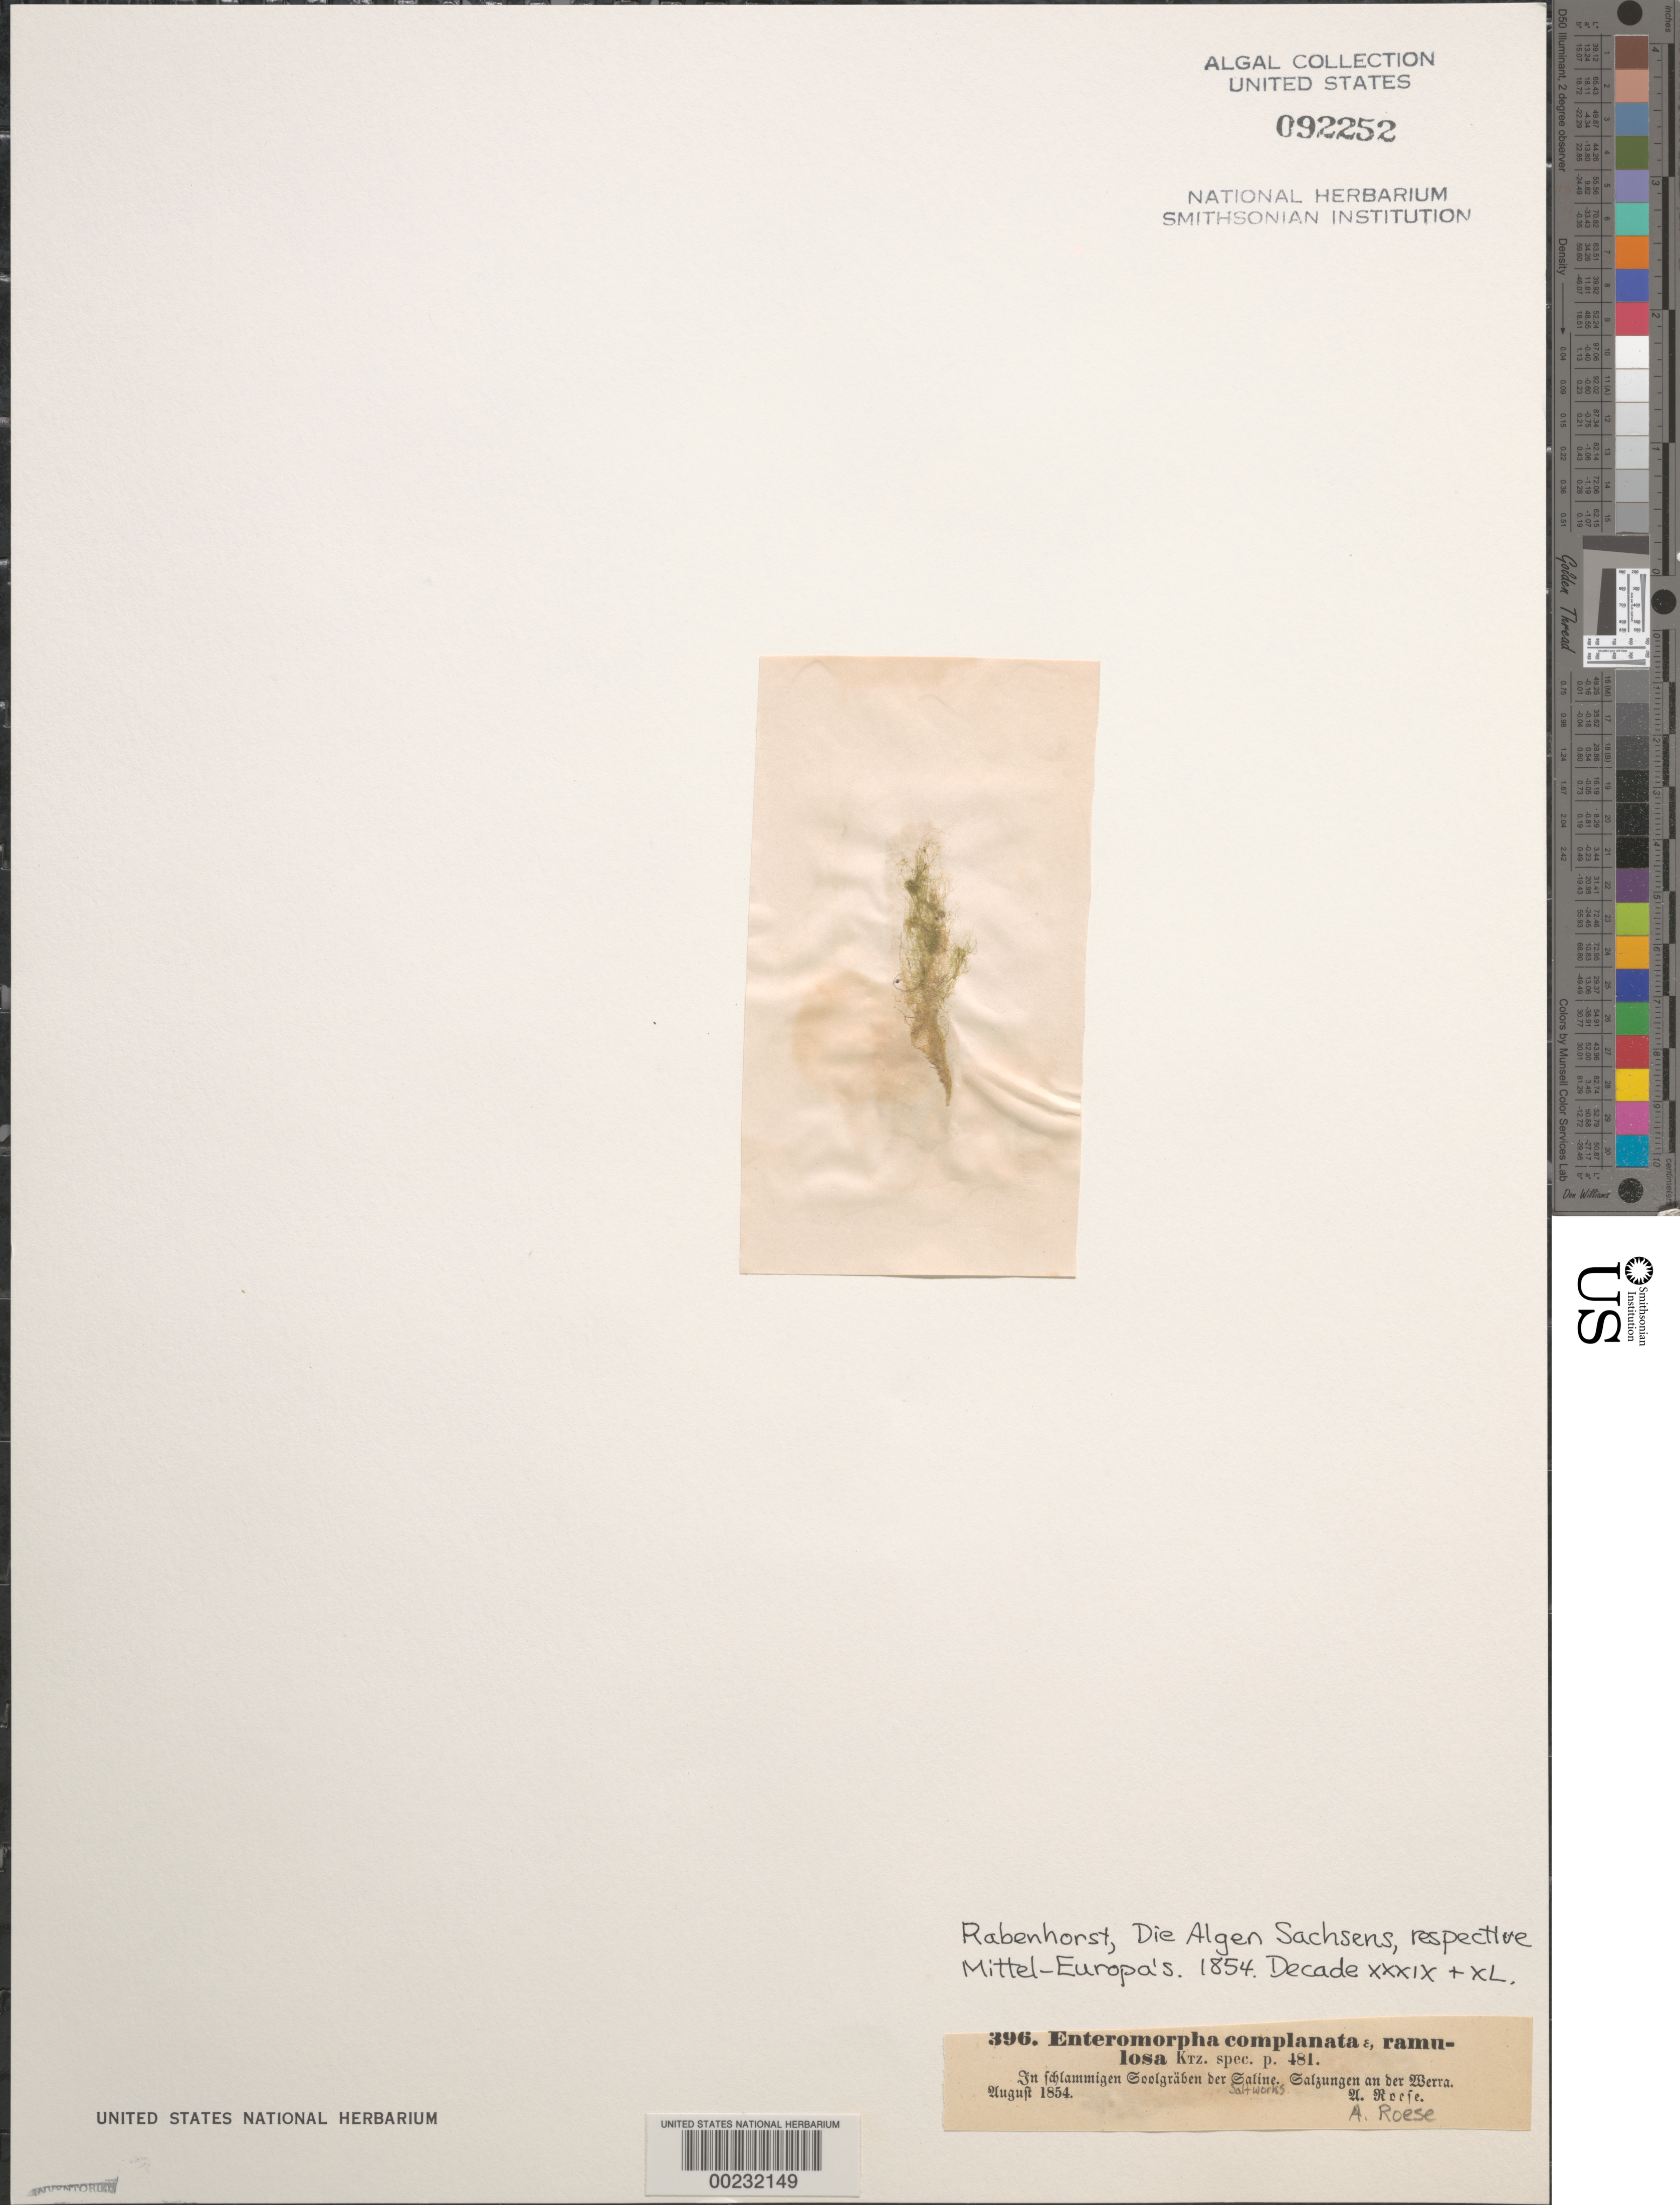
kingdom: Plantae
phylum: Chlorophyta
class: Ulvophyceae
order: Ulvales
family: Ulvaceae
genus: Ulva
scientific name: Ulva compressa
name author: L.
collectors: A. Roese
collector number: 396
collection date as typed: Aug 1854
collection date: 1854-08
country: Germany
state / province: Thuringia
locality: Salzungen, Werra River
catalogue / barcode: US 92252